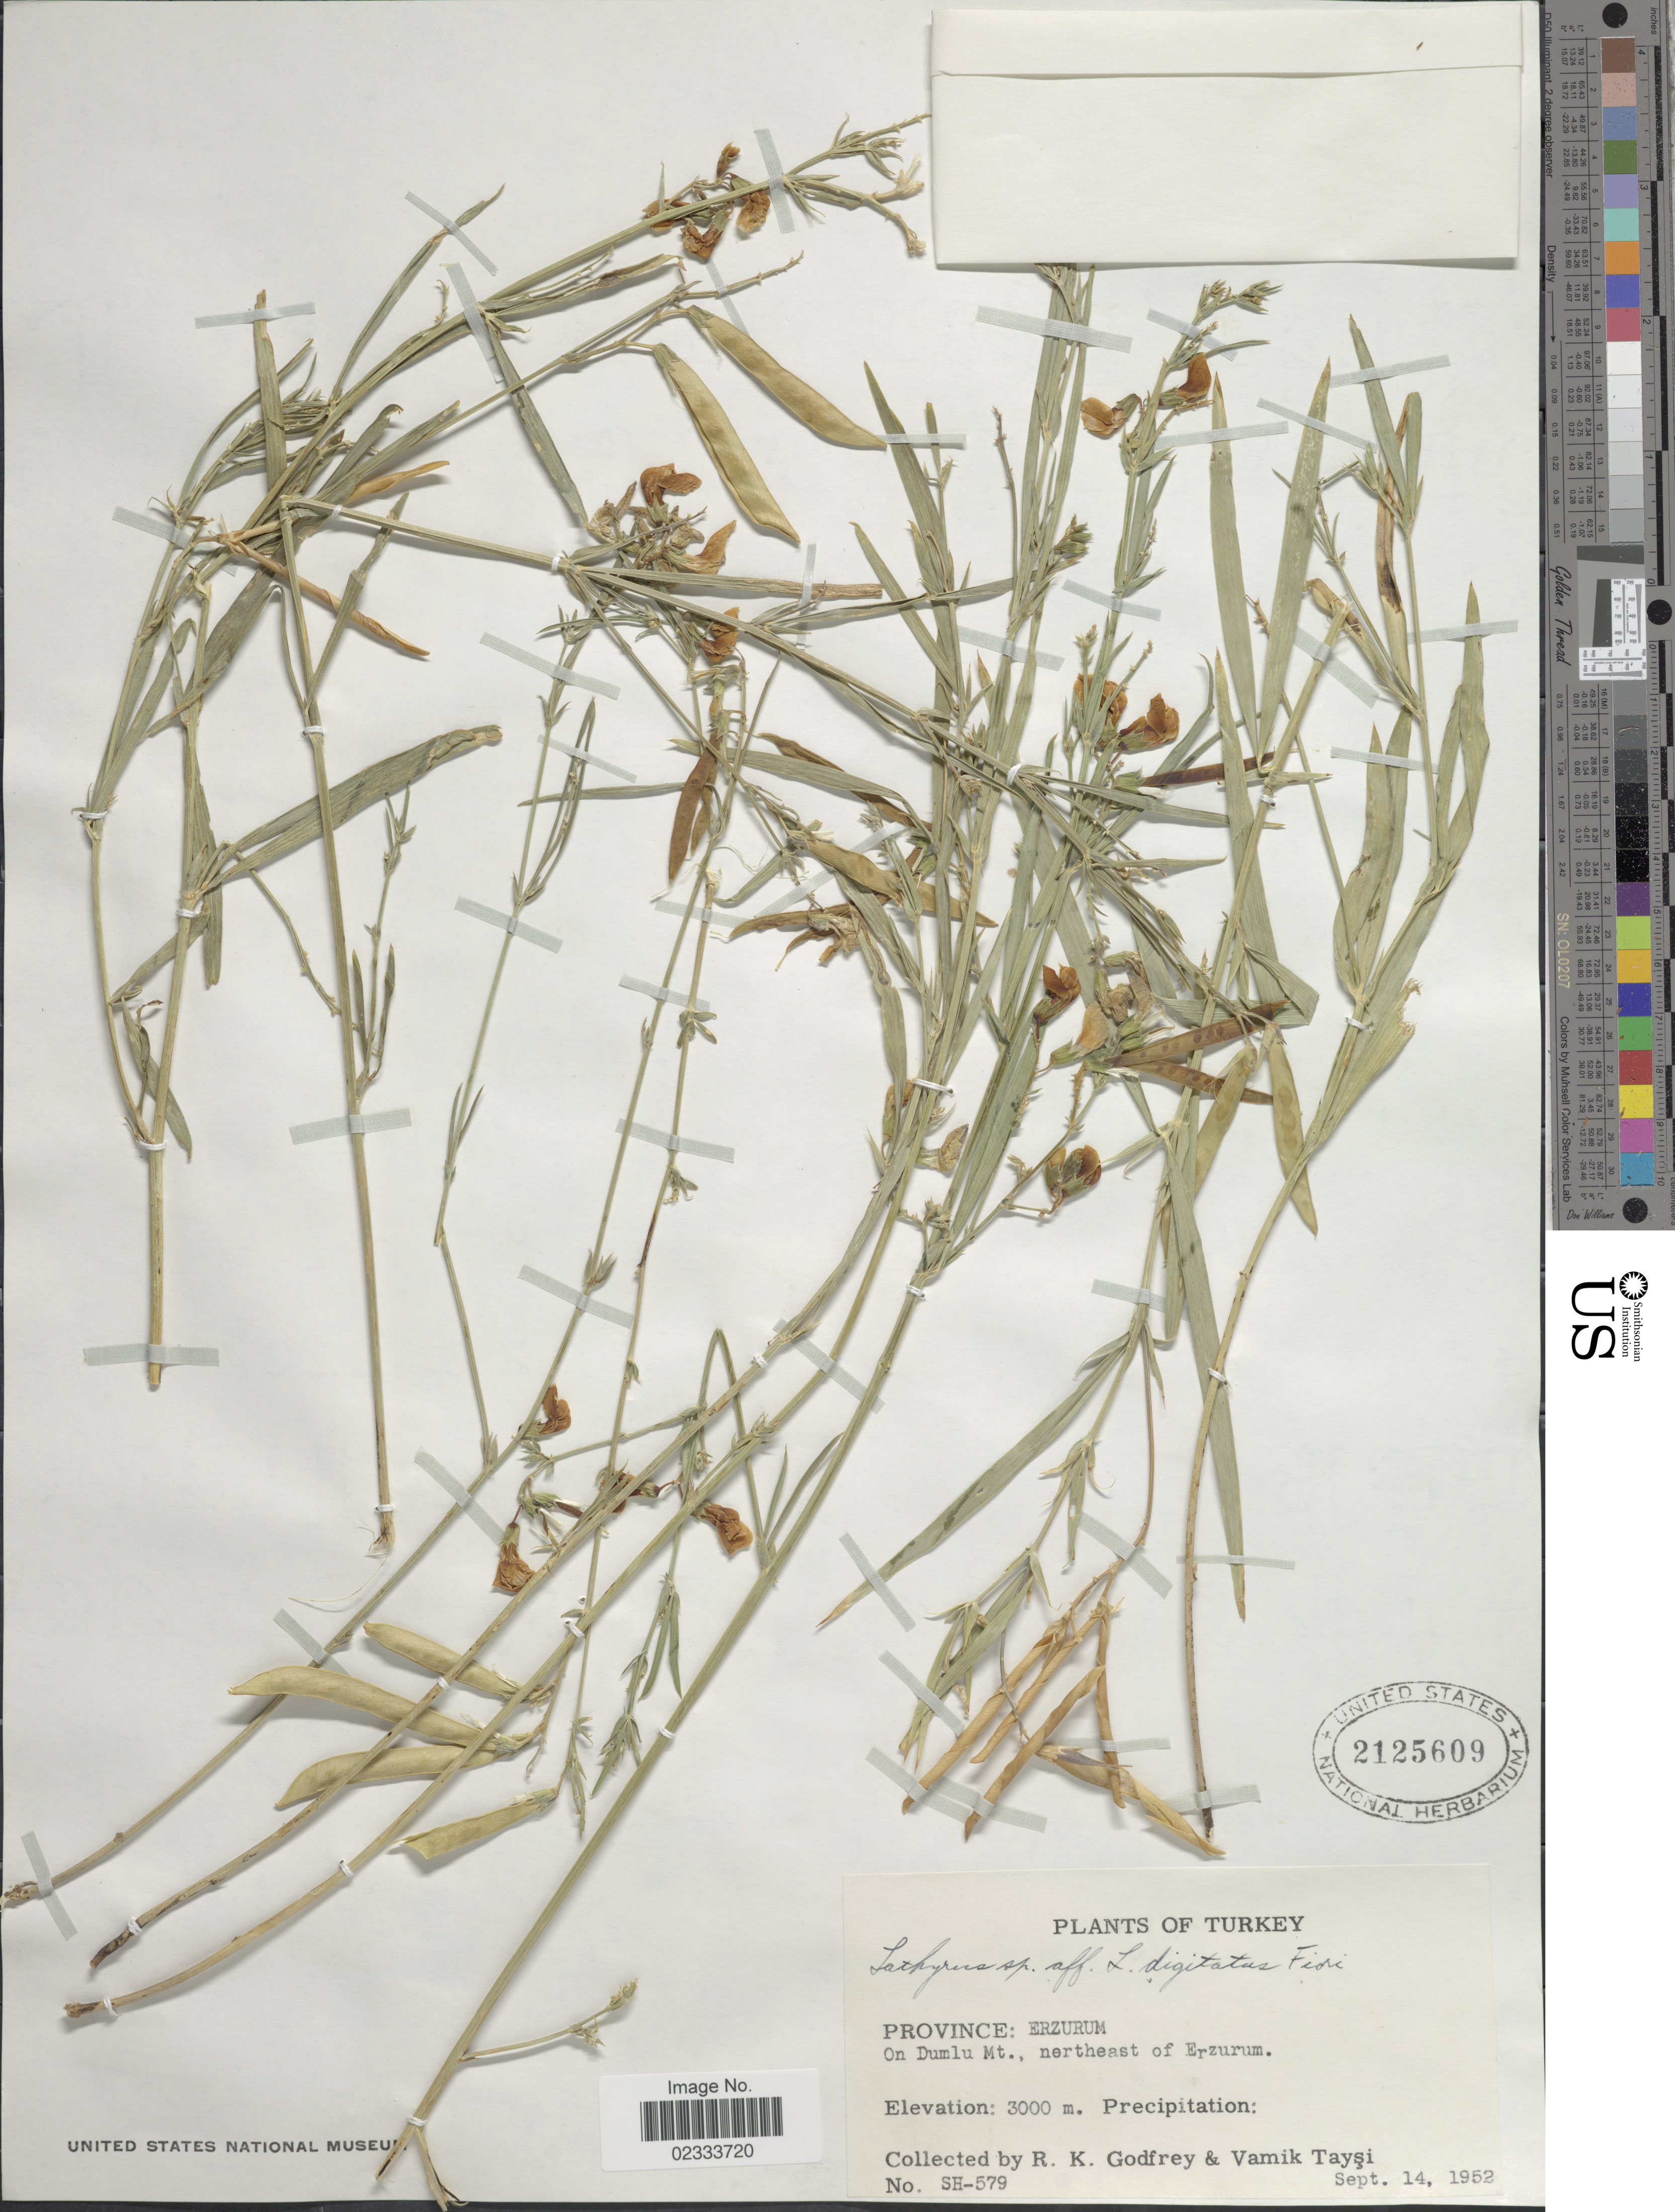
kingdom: Plantae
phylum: Tracheophyta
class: Magnoliopsida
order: Fabales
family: Fabaceae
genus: Lathyrus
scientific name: Lathyrus sp.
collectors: R. K. Godfrey & V. Taysi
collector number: SH-579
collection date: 1952-09-14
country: Turkey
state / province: Erzurum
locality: On Dumlu Mt., northeast of Erzurum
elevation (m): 3000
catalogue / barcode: US 2125609